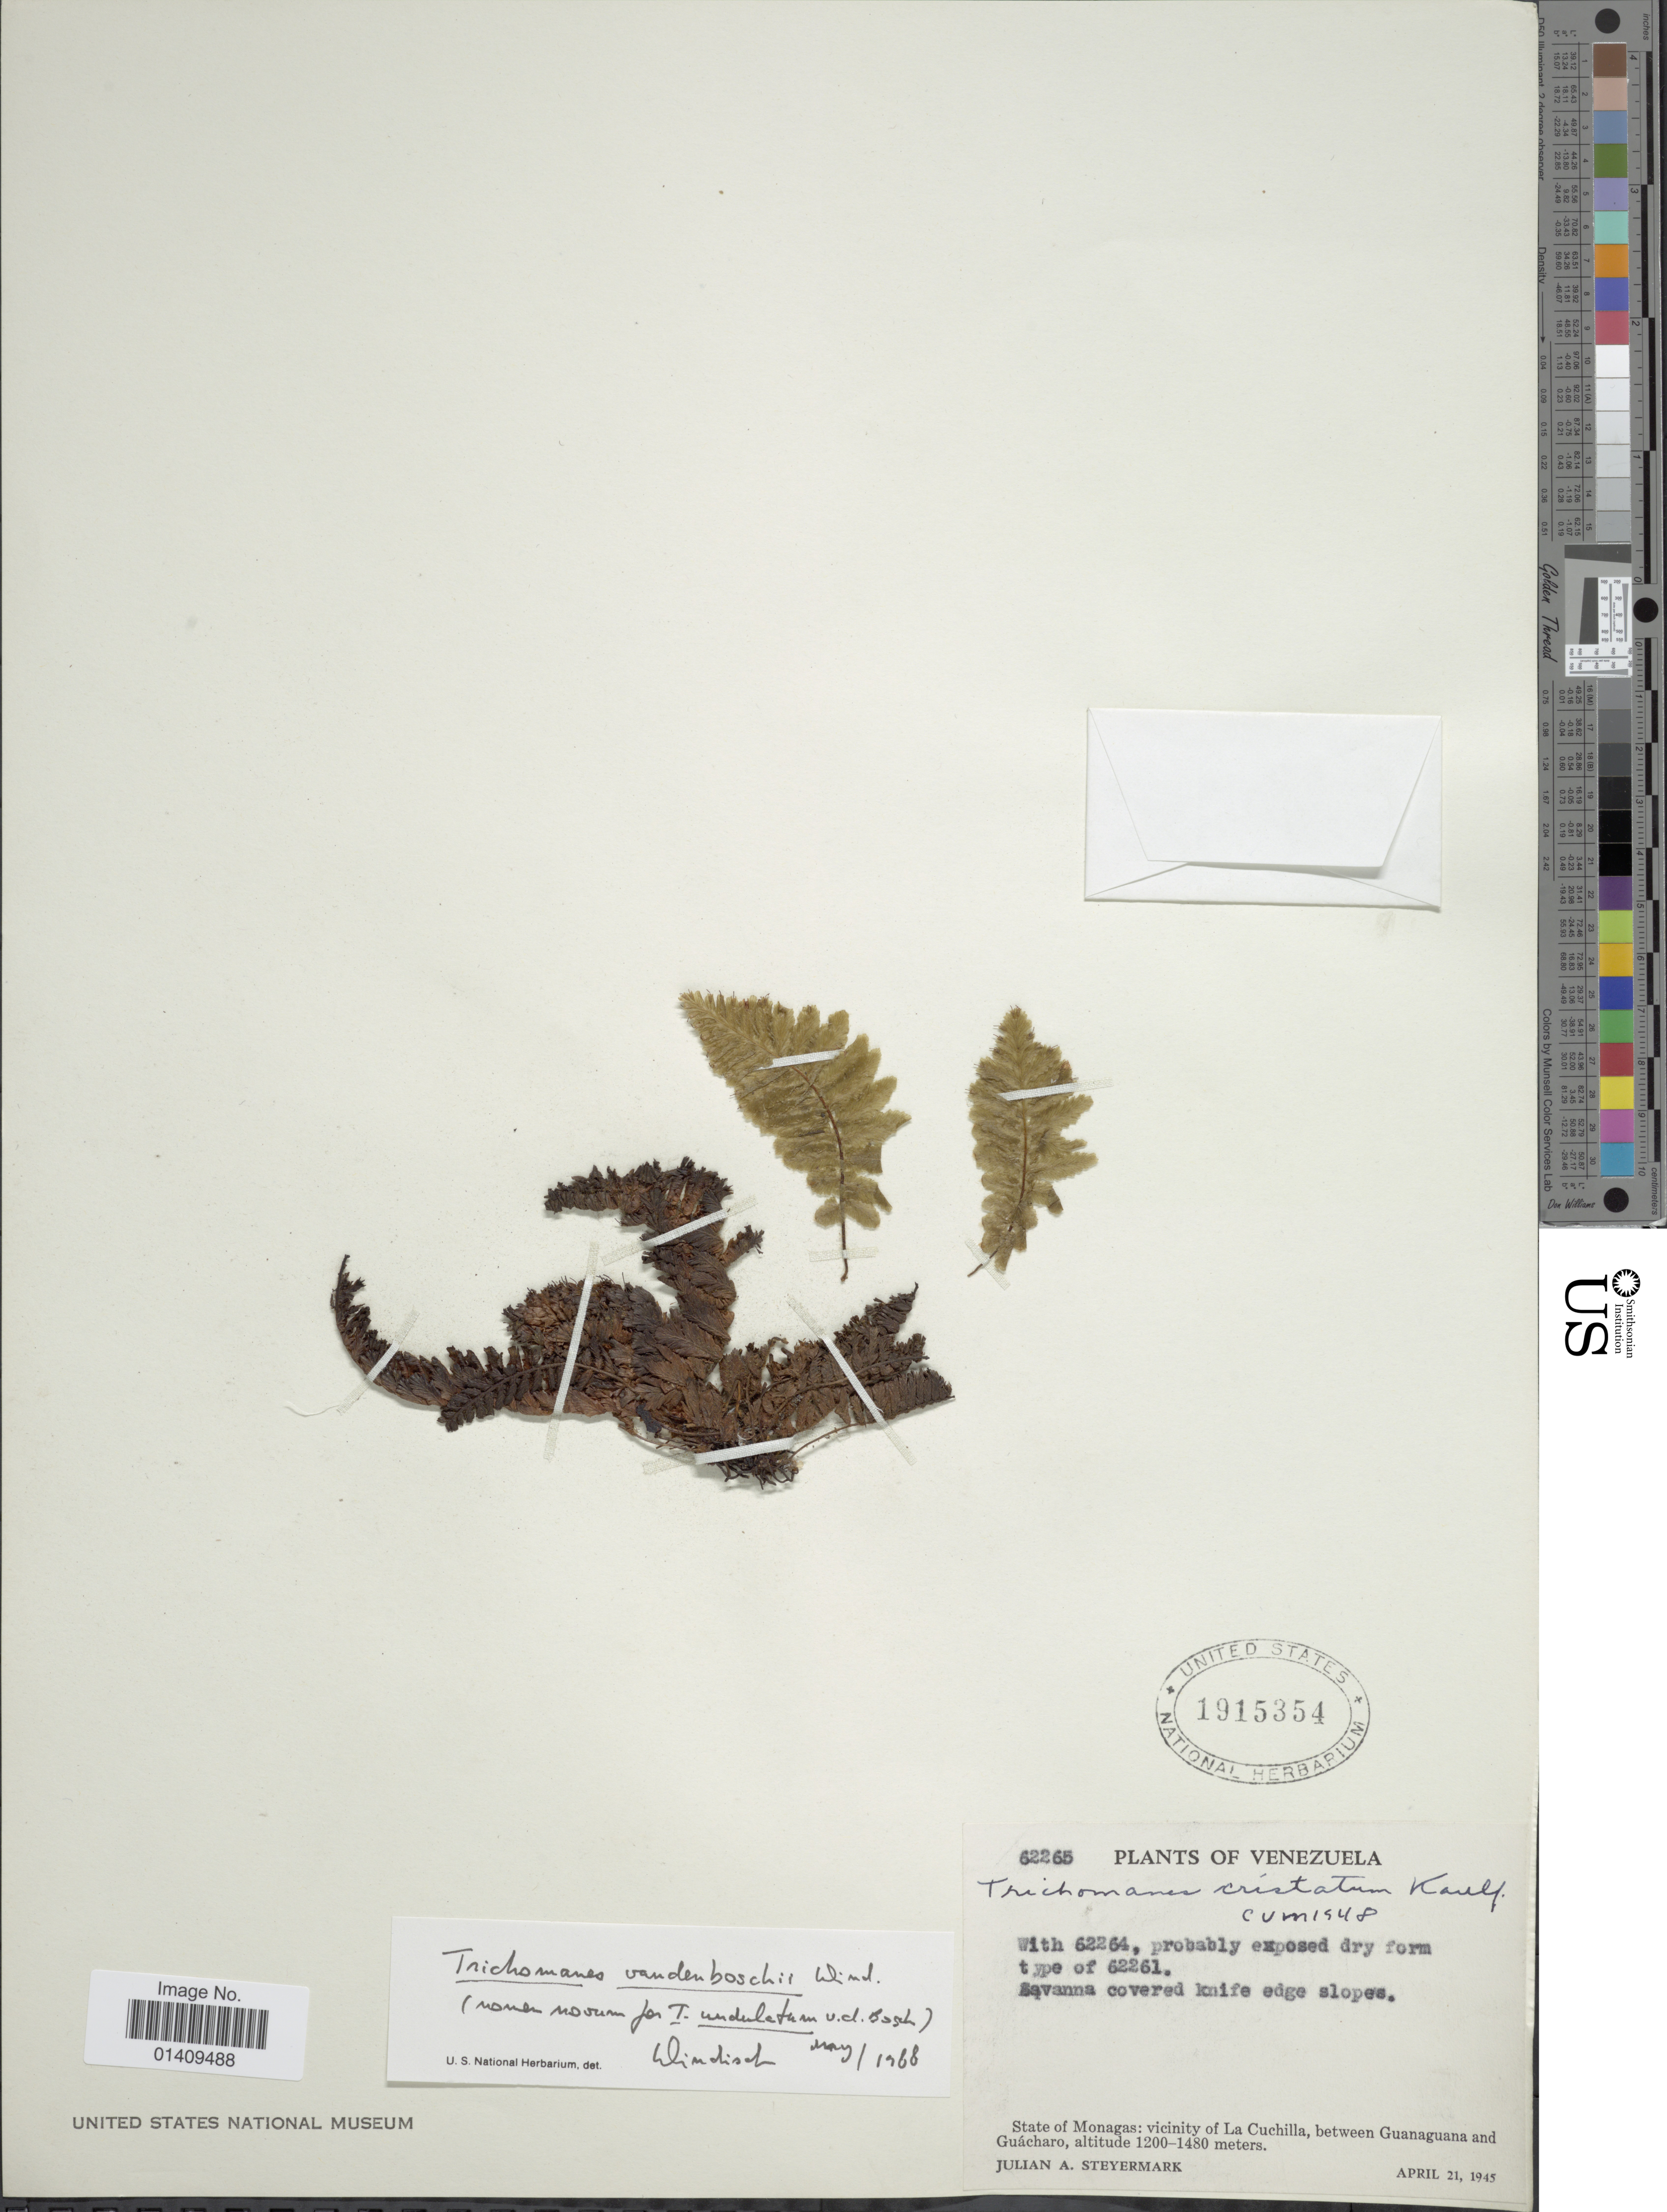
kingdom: Plantae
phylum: Tracheophyta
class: Polypodiopsida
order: Hymenophyllales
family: Hymenophyllaceae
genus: Trichomanes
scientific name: Trichomanes vandenboschii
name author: P.G. Windisch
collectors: J. Steyermark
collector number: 62265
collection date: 1945-04-21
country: Venezuela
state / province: Monagas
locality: State of Monagas: vicinity of La Cuchilla between Guanaguana and Guacharo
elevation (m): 1200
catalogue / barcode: US 1915354